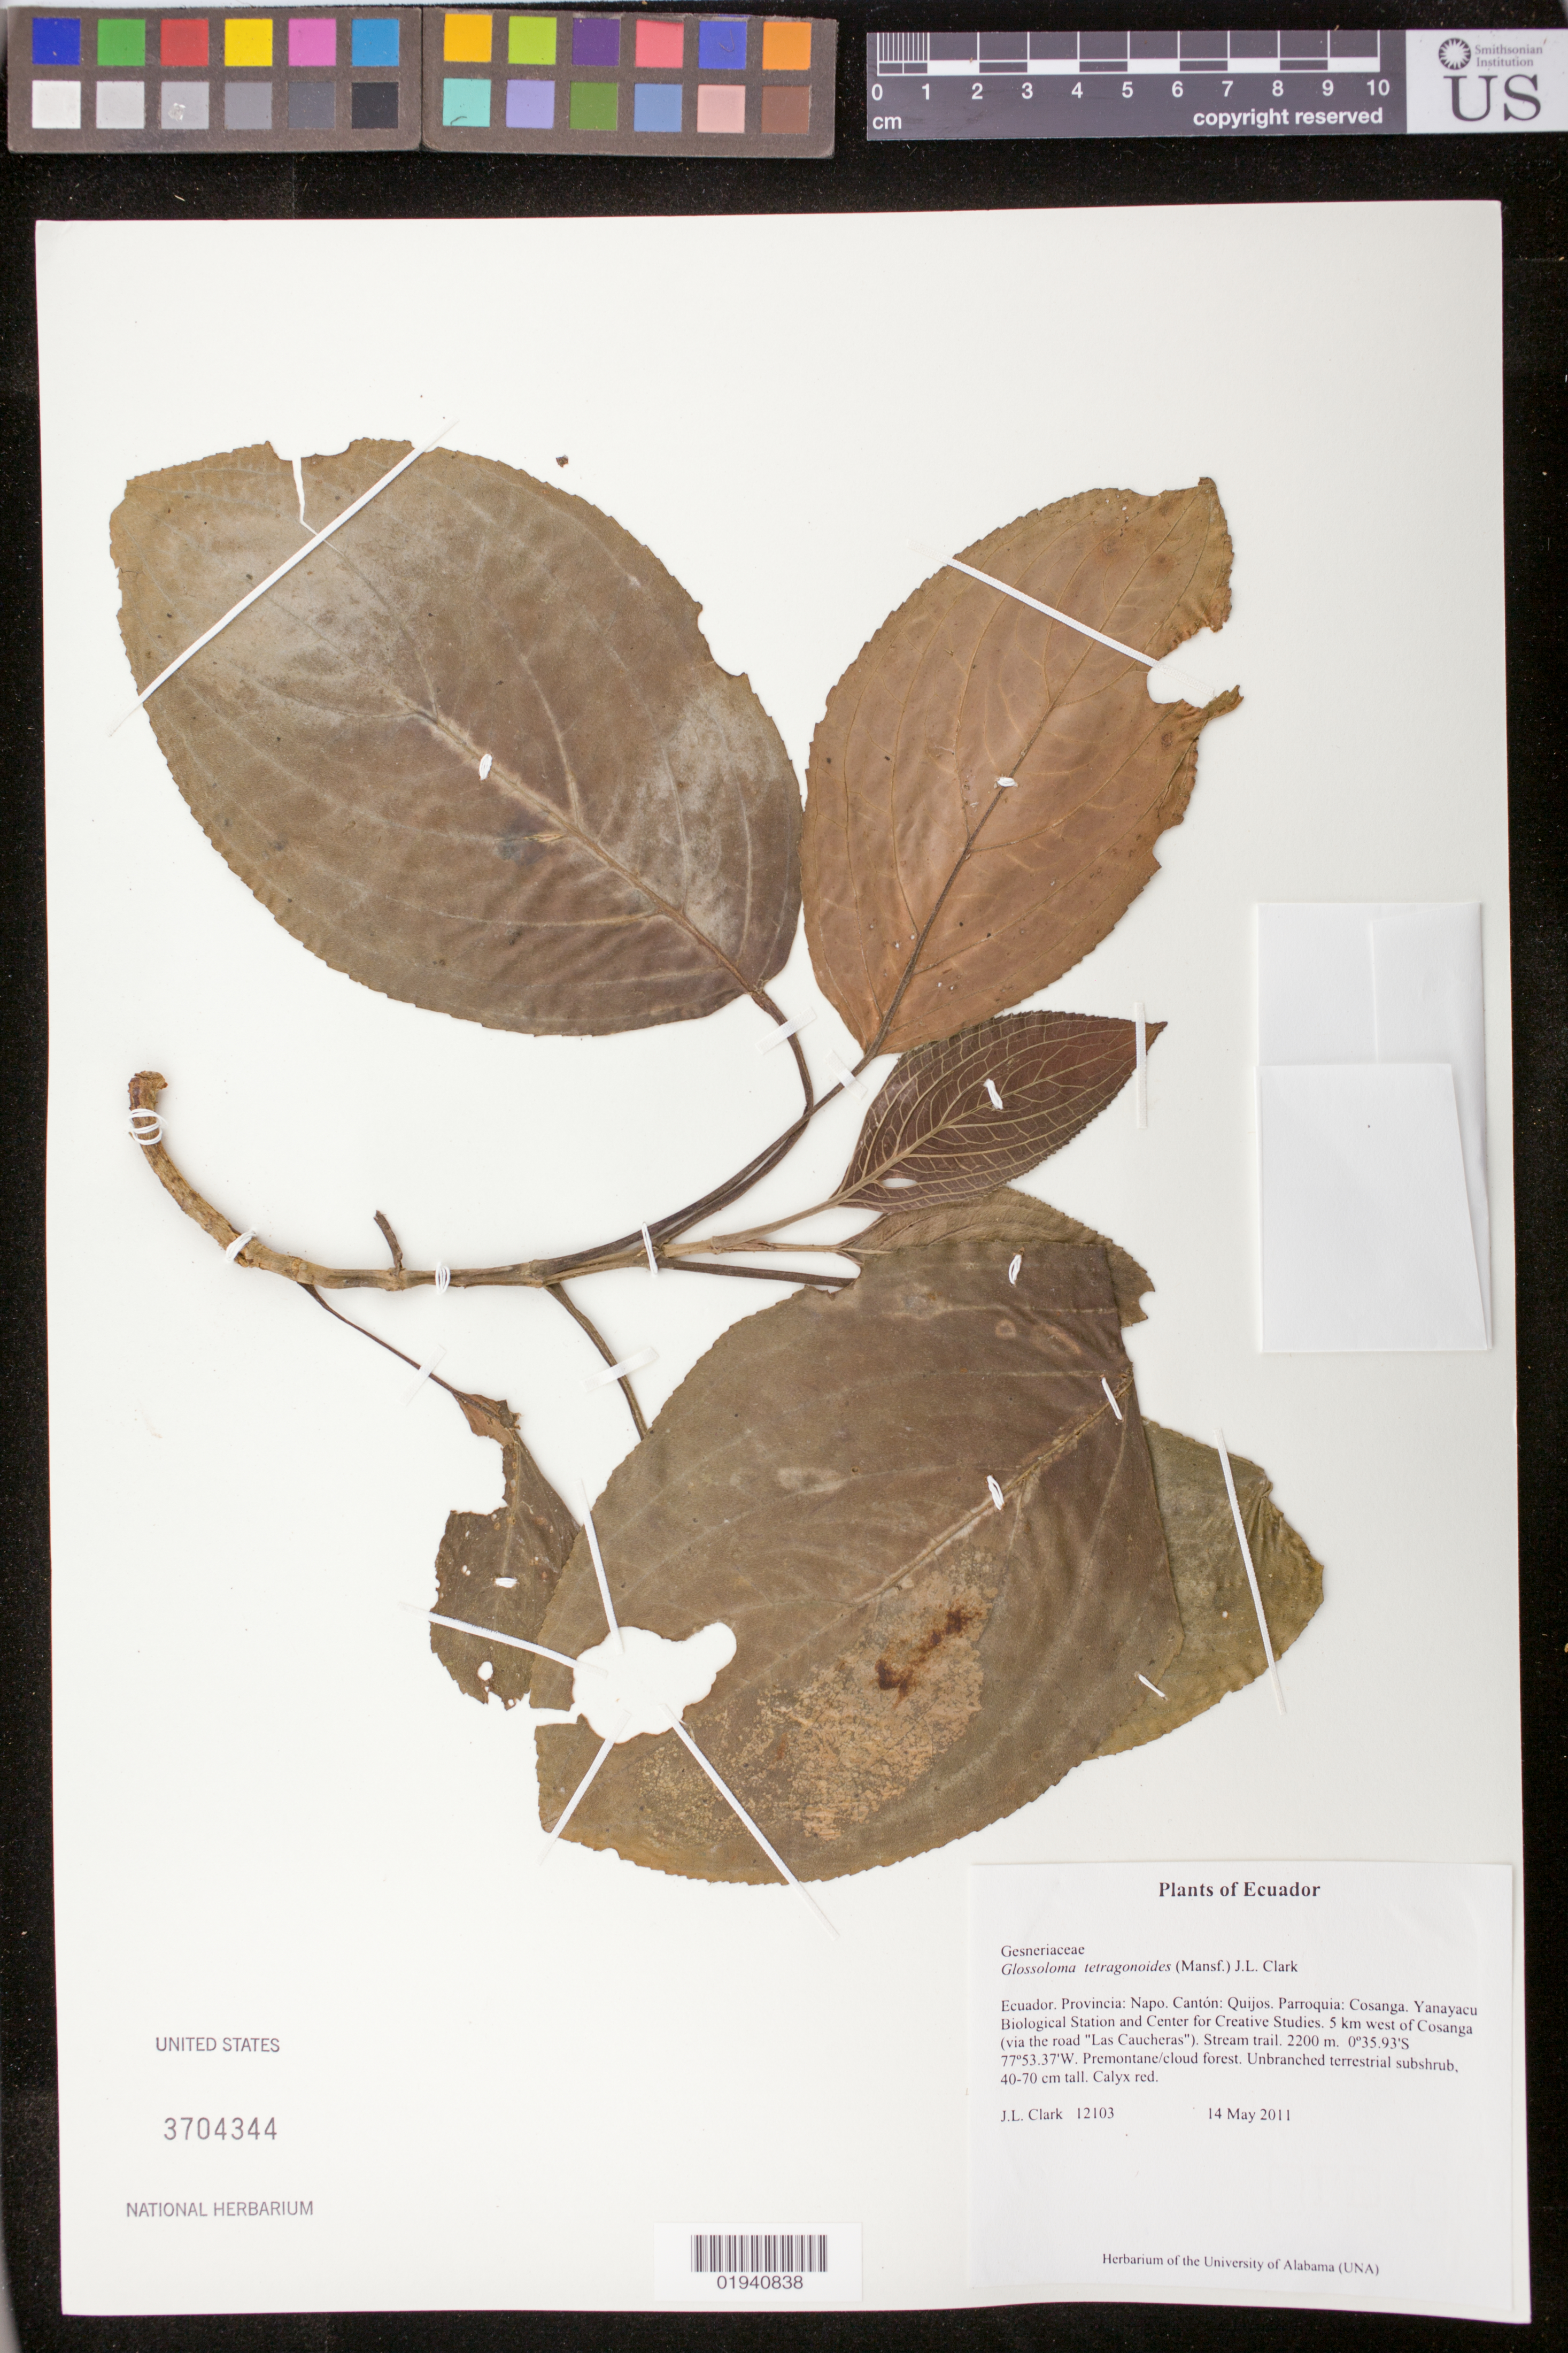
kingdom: Plantae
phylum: Tracheophyta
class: Magnoliopsida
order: Lamiales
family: Gesneriaceae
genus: Glossoloma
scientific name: Glossoloma tetragonoides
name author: (Mansf.) J.L. Clark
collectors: J. L. Clark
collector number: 12103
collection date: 2011-05-14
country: Ecuador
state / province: Napo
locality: Canton: Quijos, Parroquia: Cosanga. Yanayacu Biological Station and Center for Creative Studies. 5km West of Cosanga (via the road "Las Caucheras").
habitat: Stream trail. Premontane/cloud forest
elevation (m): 2200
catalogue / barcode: US 3704344